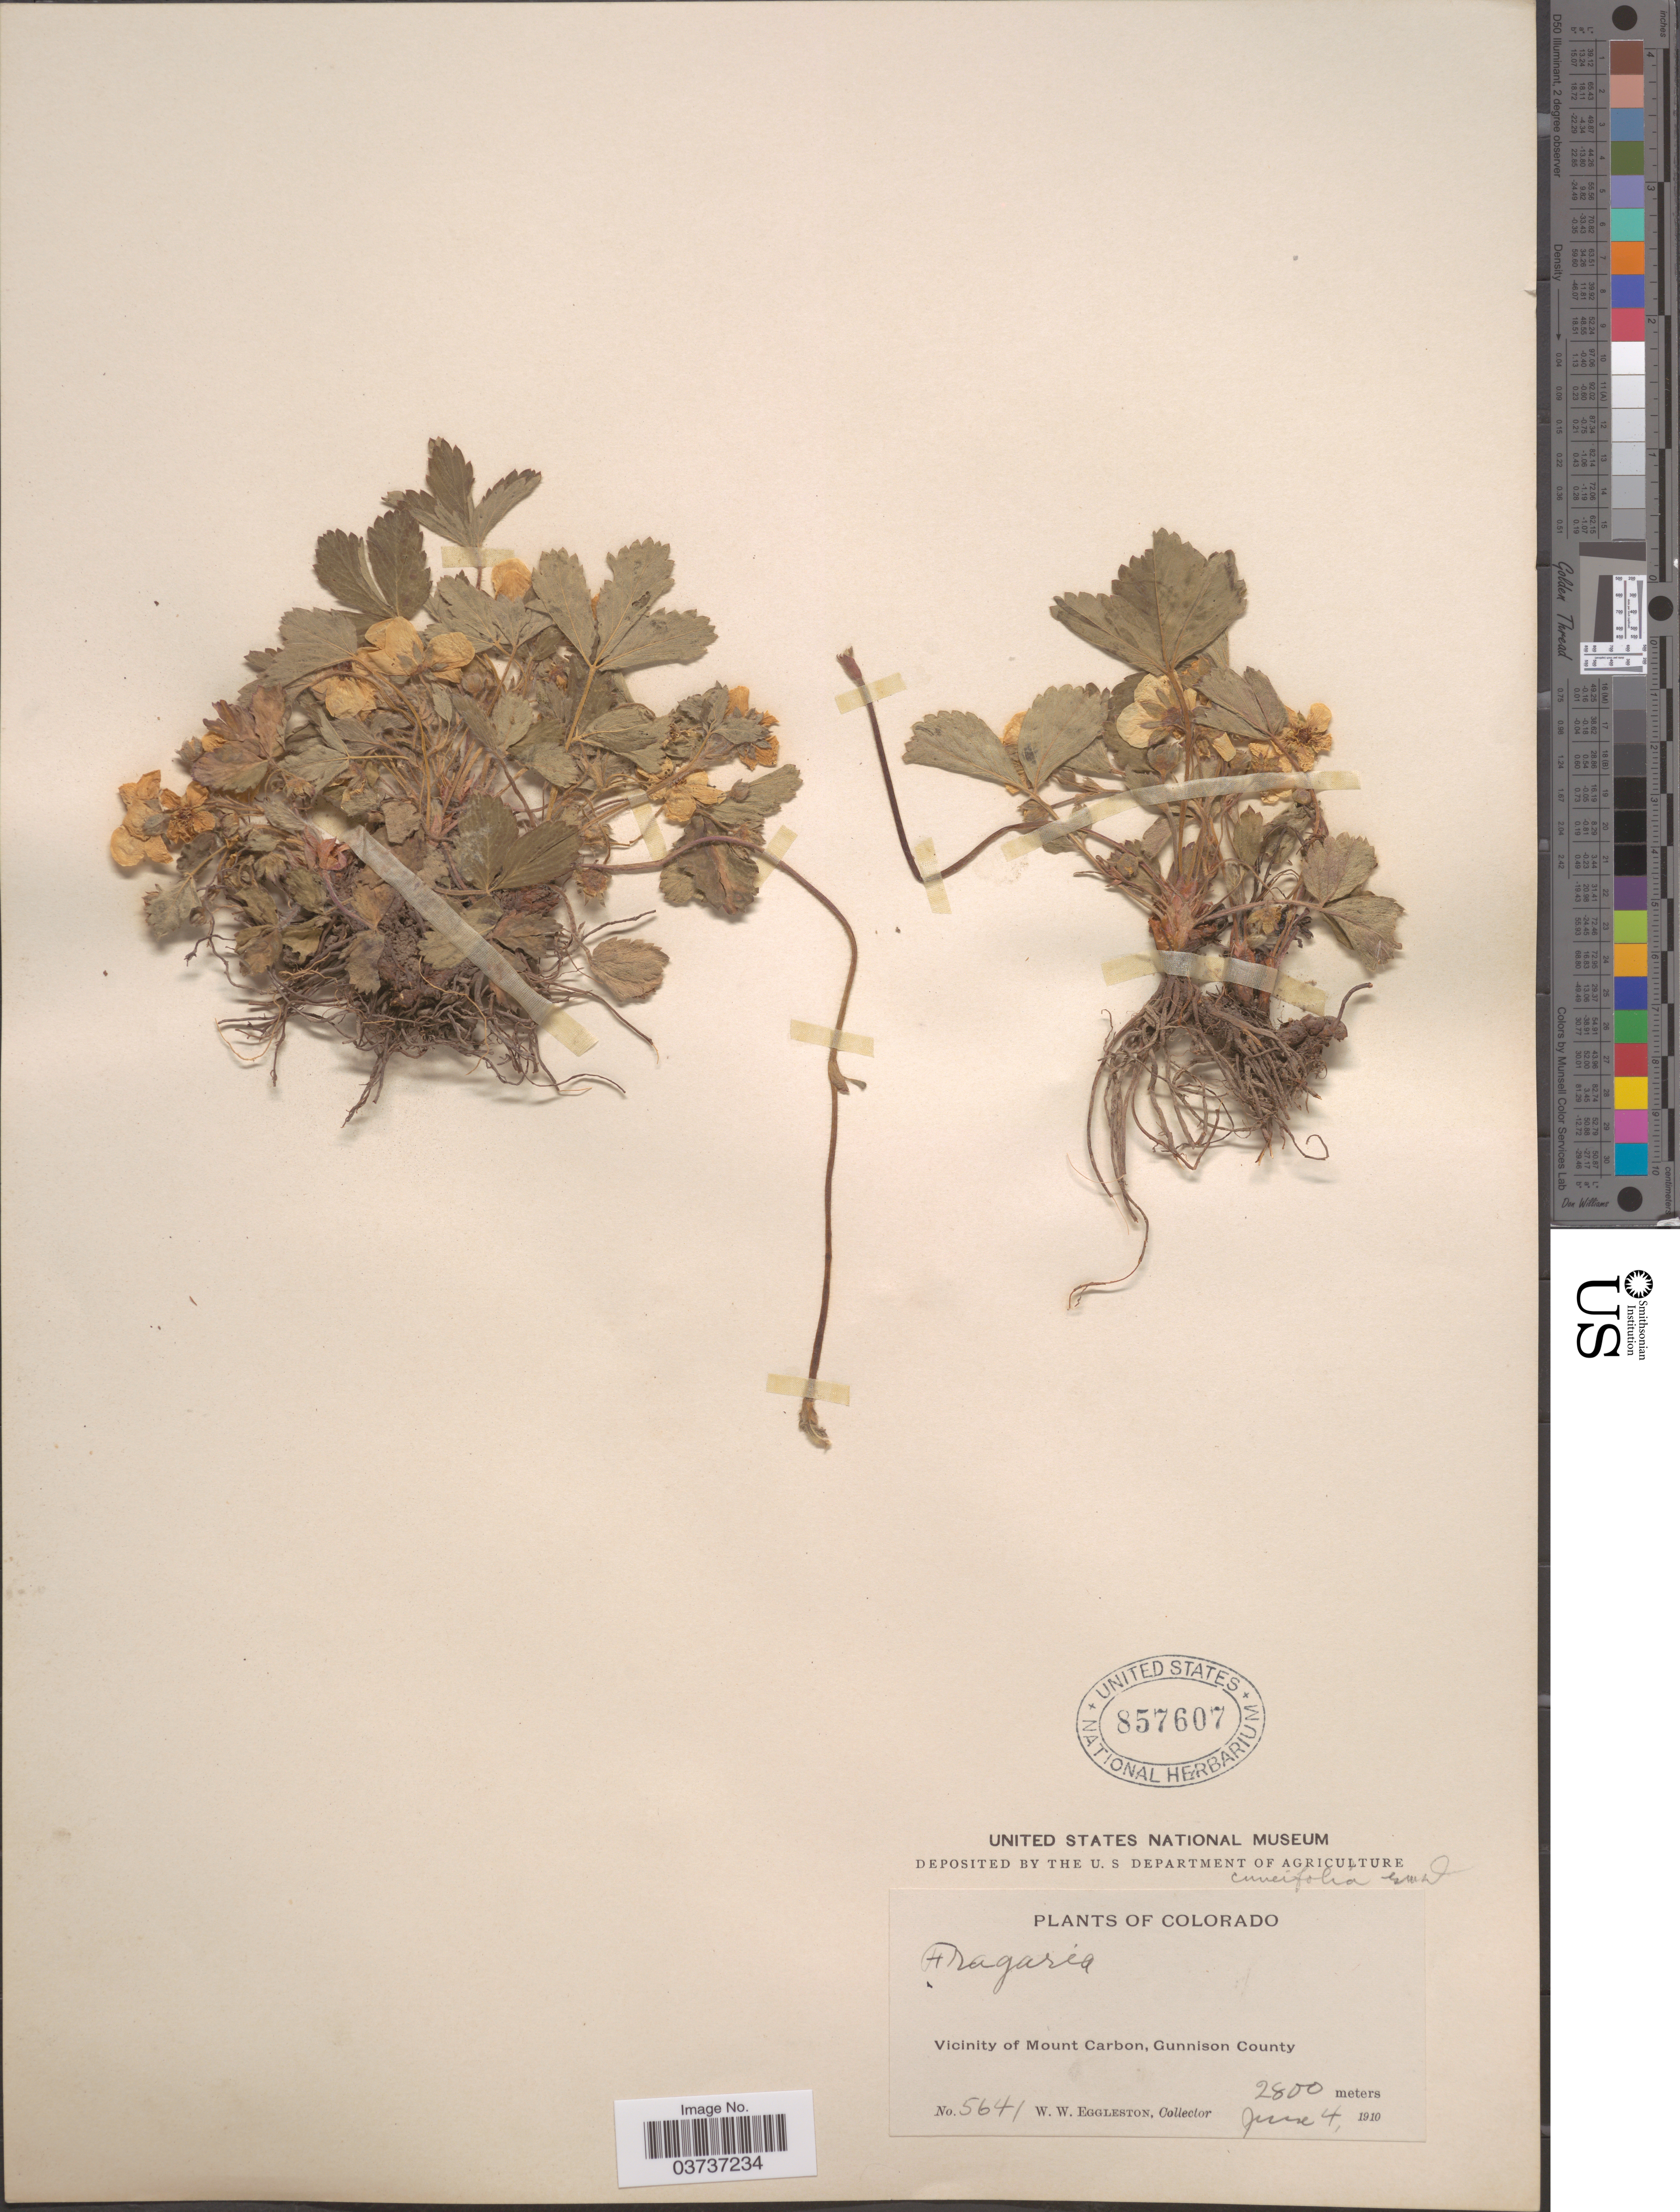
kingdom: Plantae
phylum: Tracheophyta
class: Magnoliopsida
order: Rosales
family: Rosaceae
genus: Fragaria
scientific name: Fragaria cuneifolia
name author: Nutt. ex Howell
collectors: W. W. Eggleston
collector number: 5641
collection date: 1910-06-04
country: United States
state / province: Colorado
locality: Vicinity of Mount Carbon, Gunnison County.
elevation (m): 2800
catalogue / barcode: US 857607